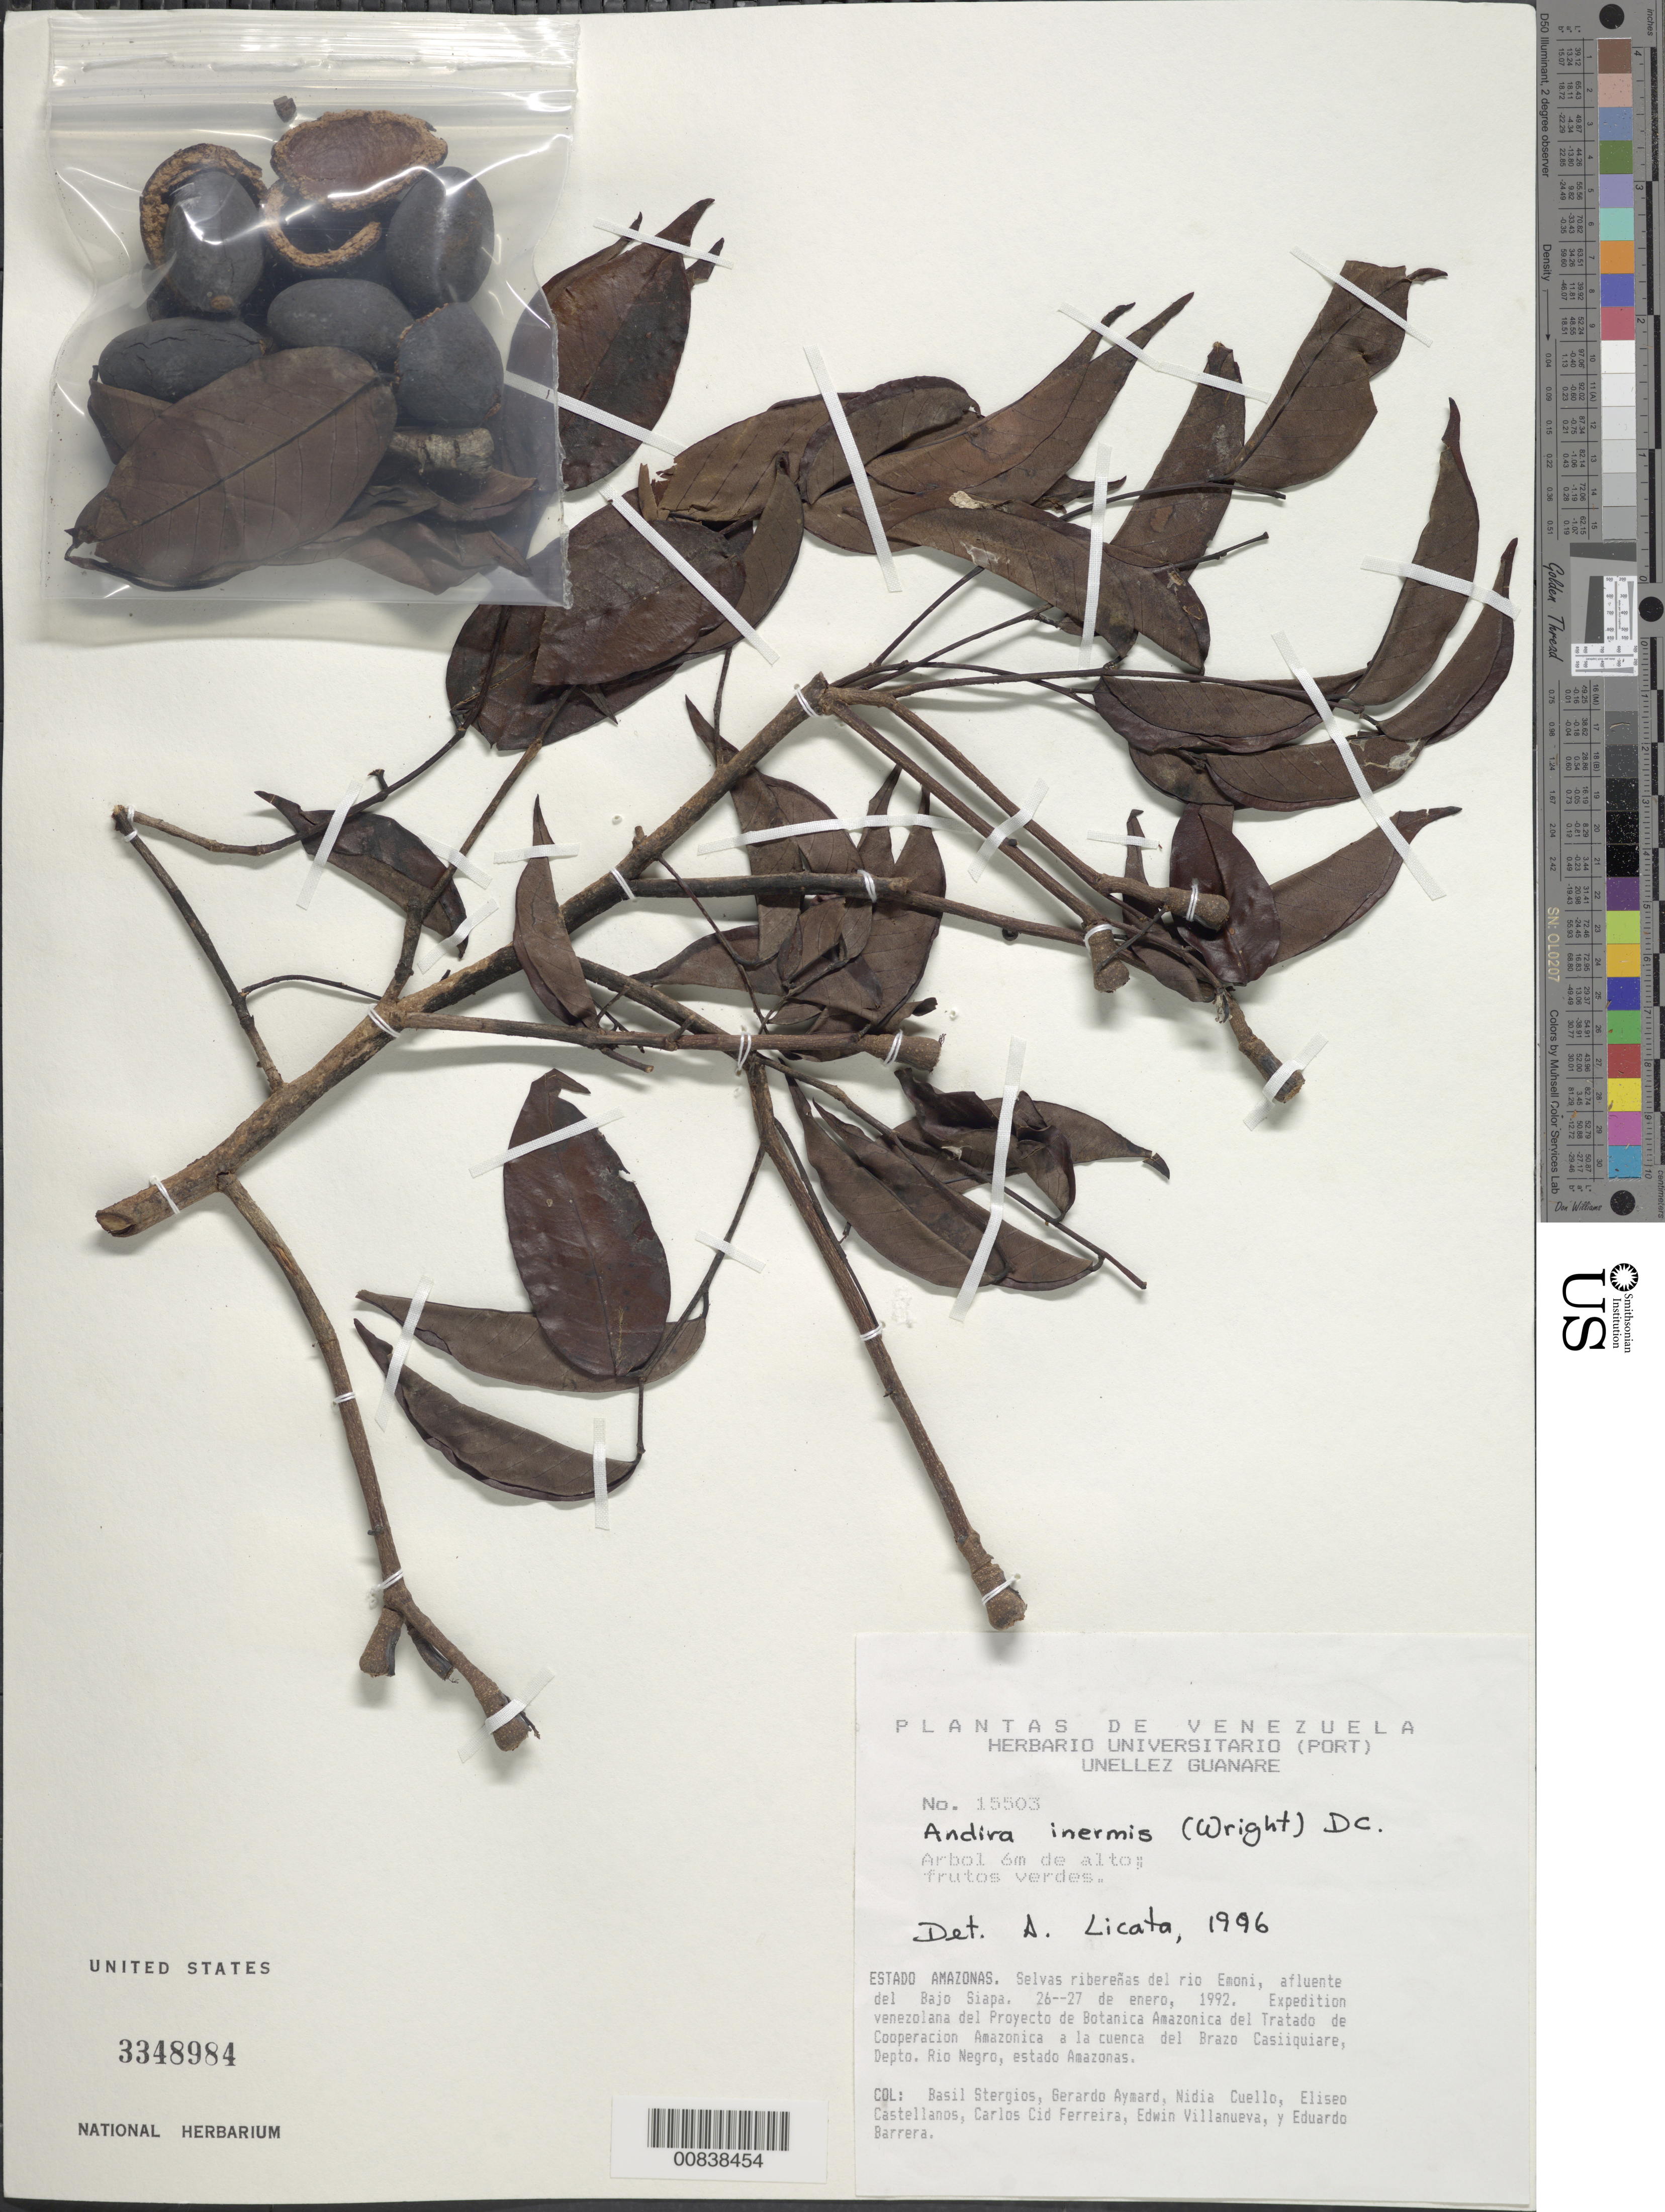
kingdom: Plantae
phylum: Tracheophyta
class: Magnoliopsida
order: Fabales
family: Fabaceae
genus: Andira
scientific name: Andira inermis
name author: (W. Wright) Kunth ex DC.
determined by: Licata, A., (PORT), Univ. Nac. Exp. de los Llanos Ezequiel Zamora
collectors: B. G. Stergios, G. A. Aymard, N. L. Cuello, E. Castellanos, C. A. Cid Ferreira, E. Villanueva & E. Barrera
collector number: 15503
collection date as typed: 26-Jan-92 to 27-Jan-92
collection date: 1992-01-26/1992-01-27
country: Venezuela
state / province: Amazonas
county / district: Río Negro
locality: Río Emoni, afluente del Bajo Siapa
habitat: Riverine forest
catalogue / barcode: US 3348984